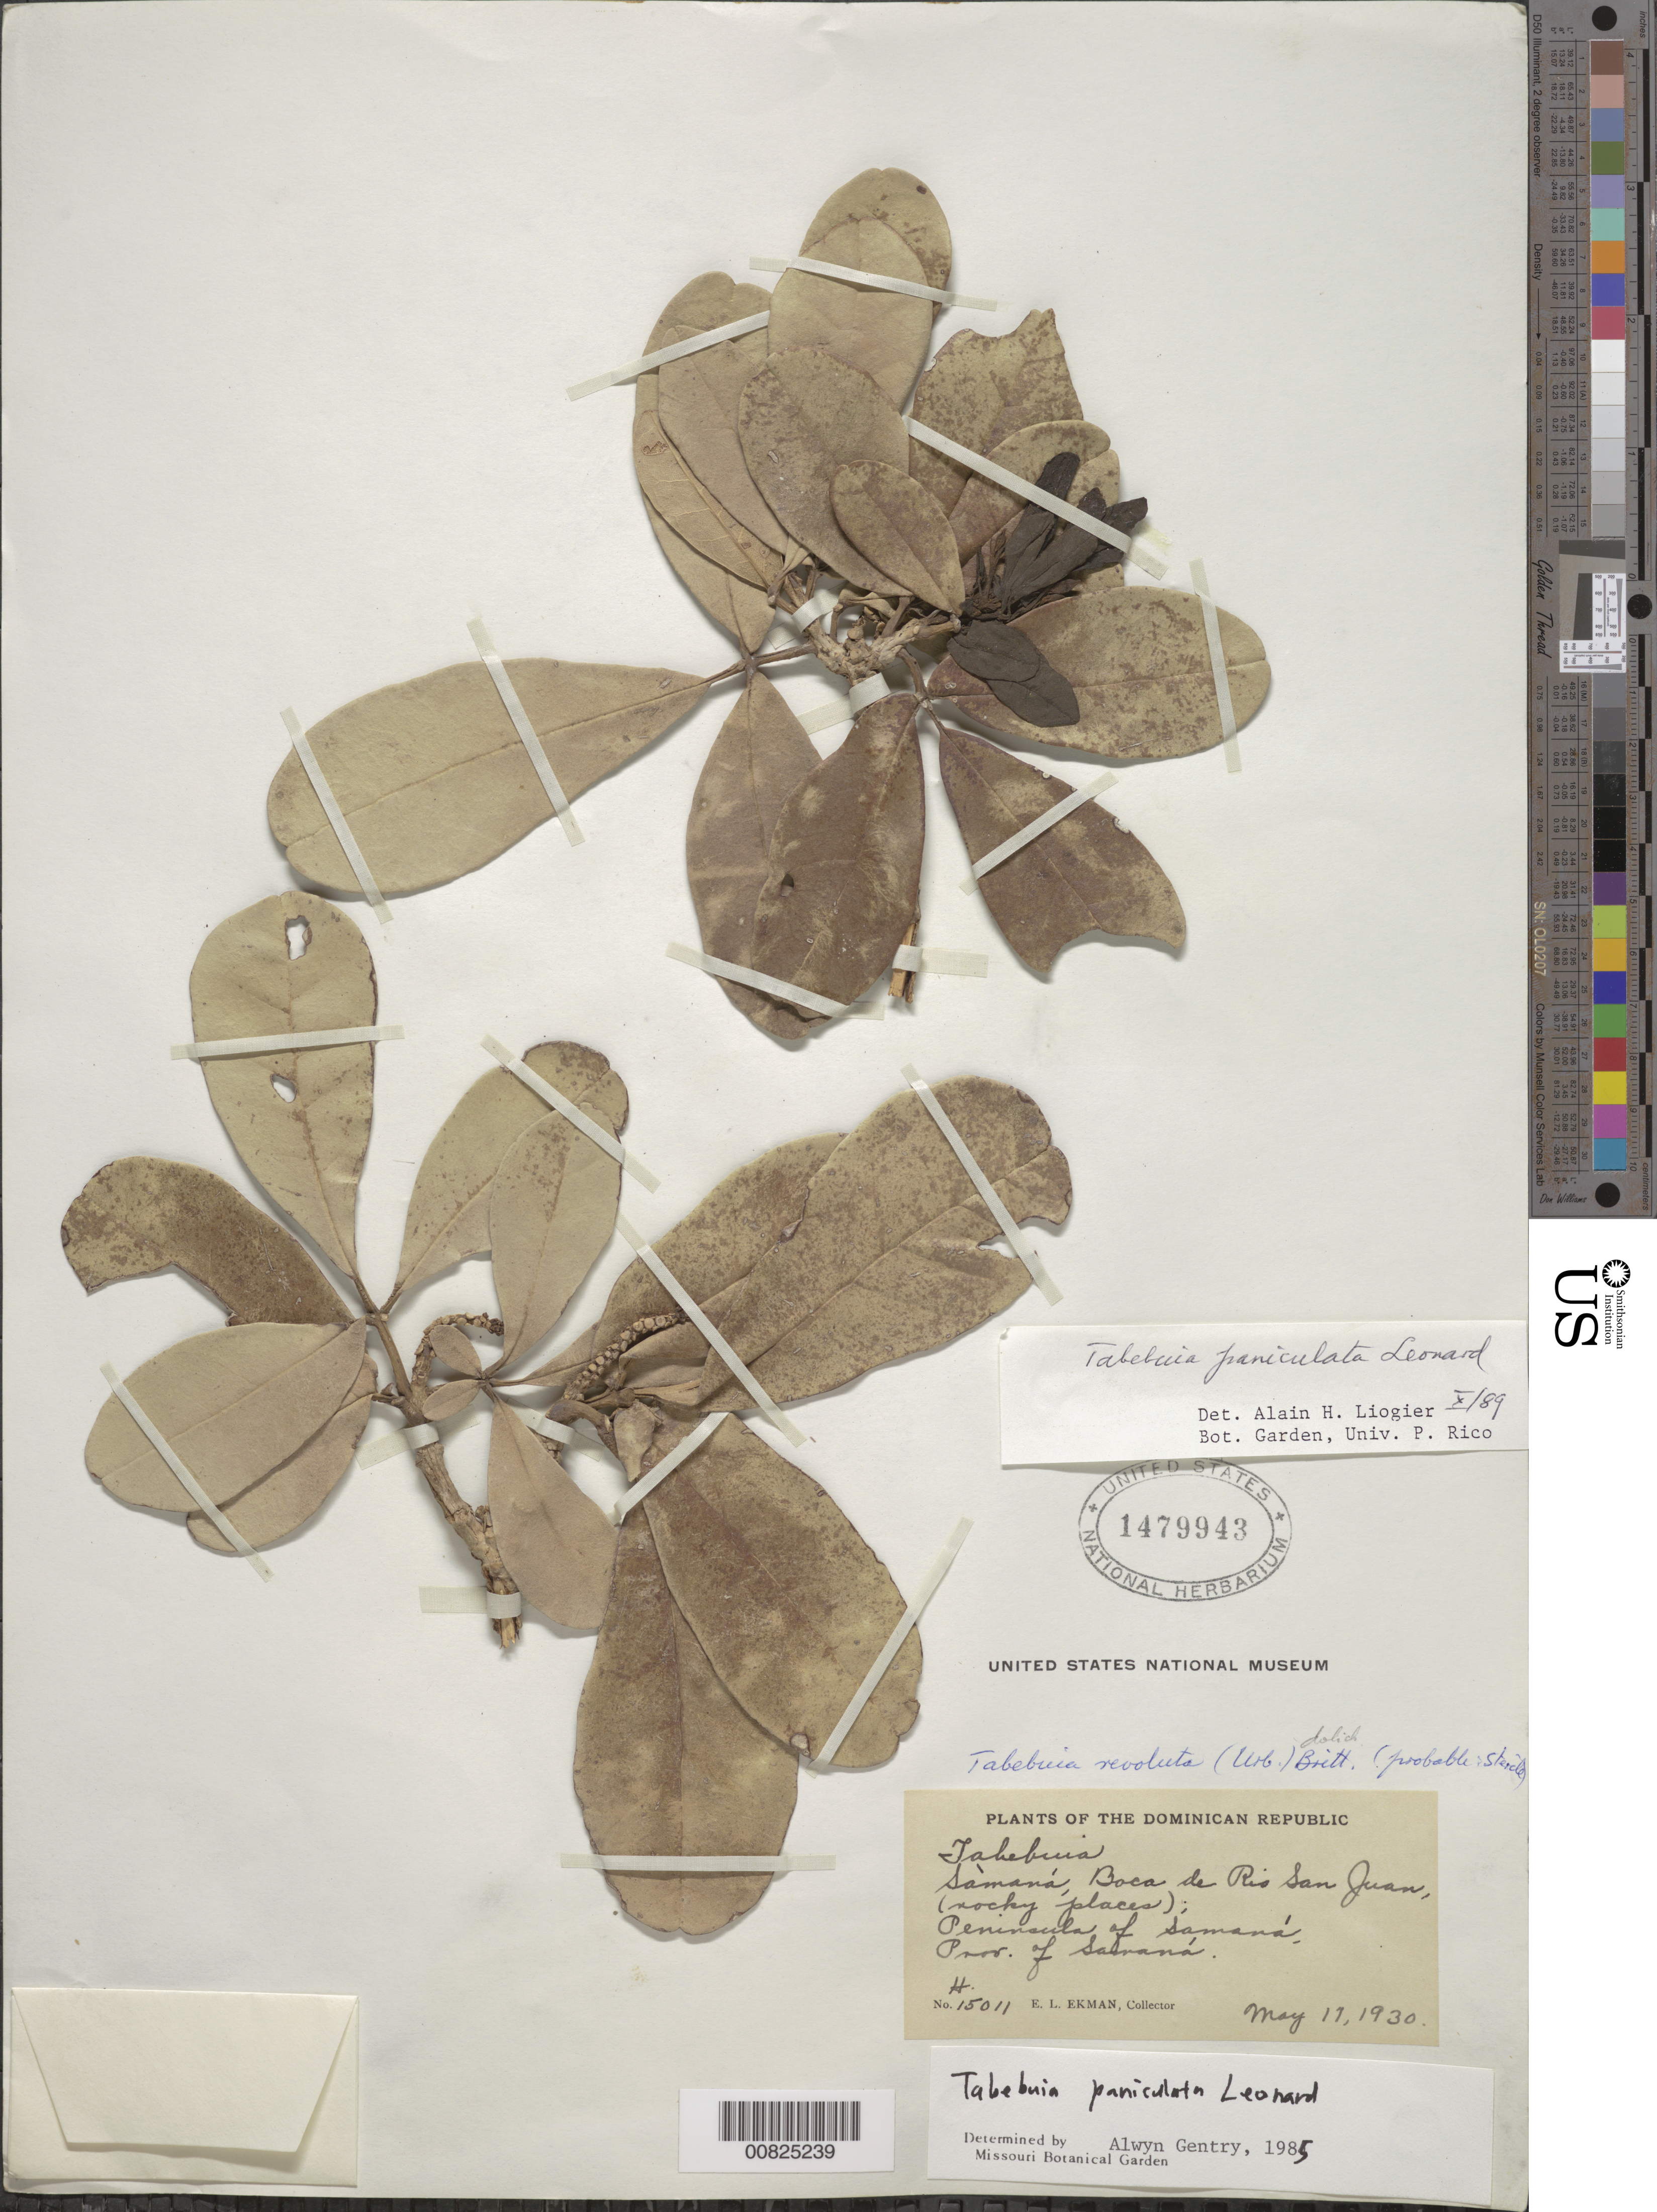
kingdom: Plantae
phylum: Tracheophyta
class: Magnoliopsida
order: Lamiales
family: Bignoniaceae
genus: Tabebuia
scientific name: Tabebuia paniculata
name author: Leonard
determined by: Liogier, Alain H.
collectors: E. L. Ekman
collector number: H 15011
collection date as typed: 11 May 1930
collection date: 1930-05-11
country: Dominican Republic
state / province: Samana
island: Hispaniola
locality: Samaná Peninsula, Boca de Rio San Juan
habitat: Rocky places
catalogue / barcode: US 1479943